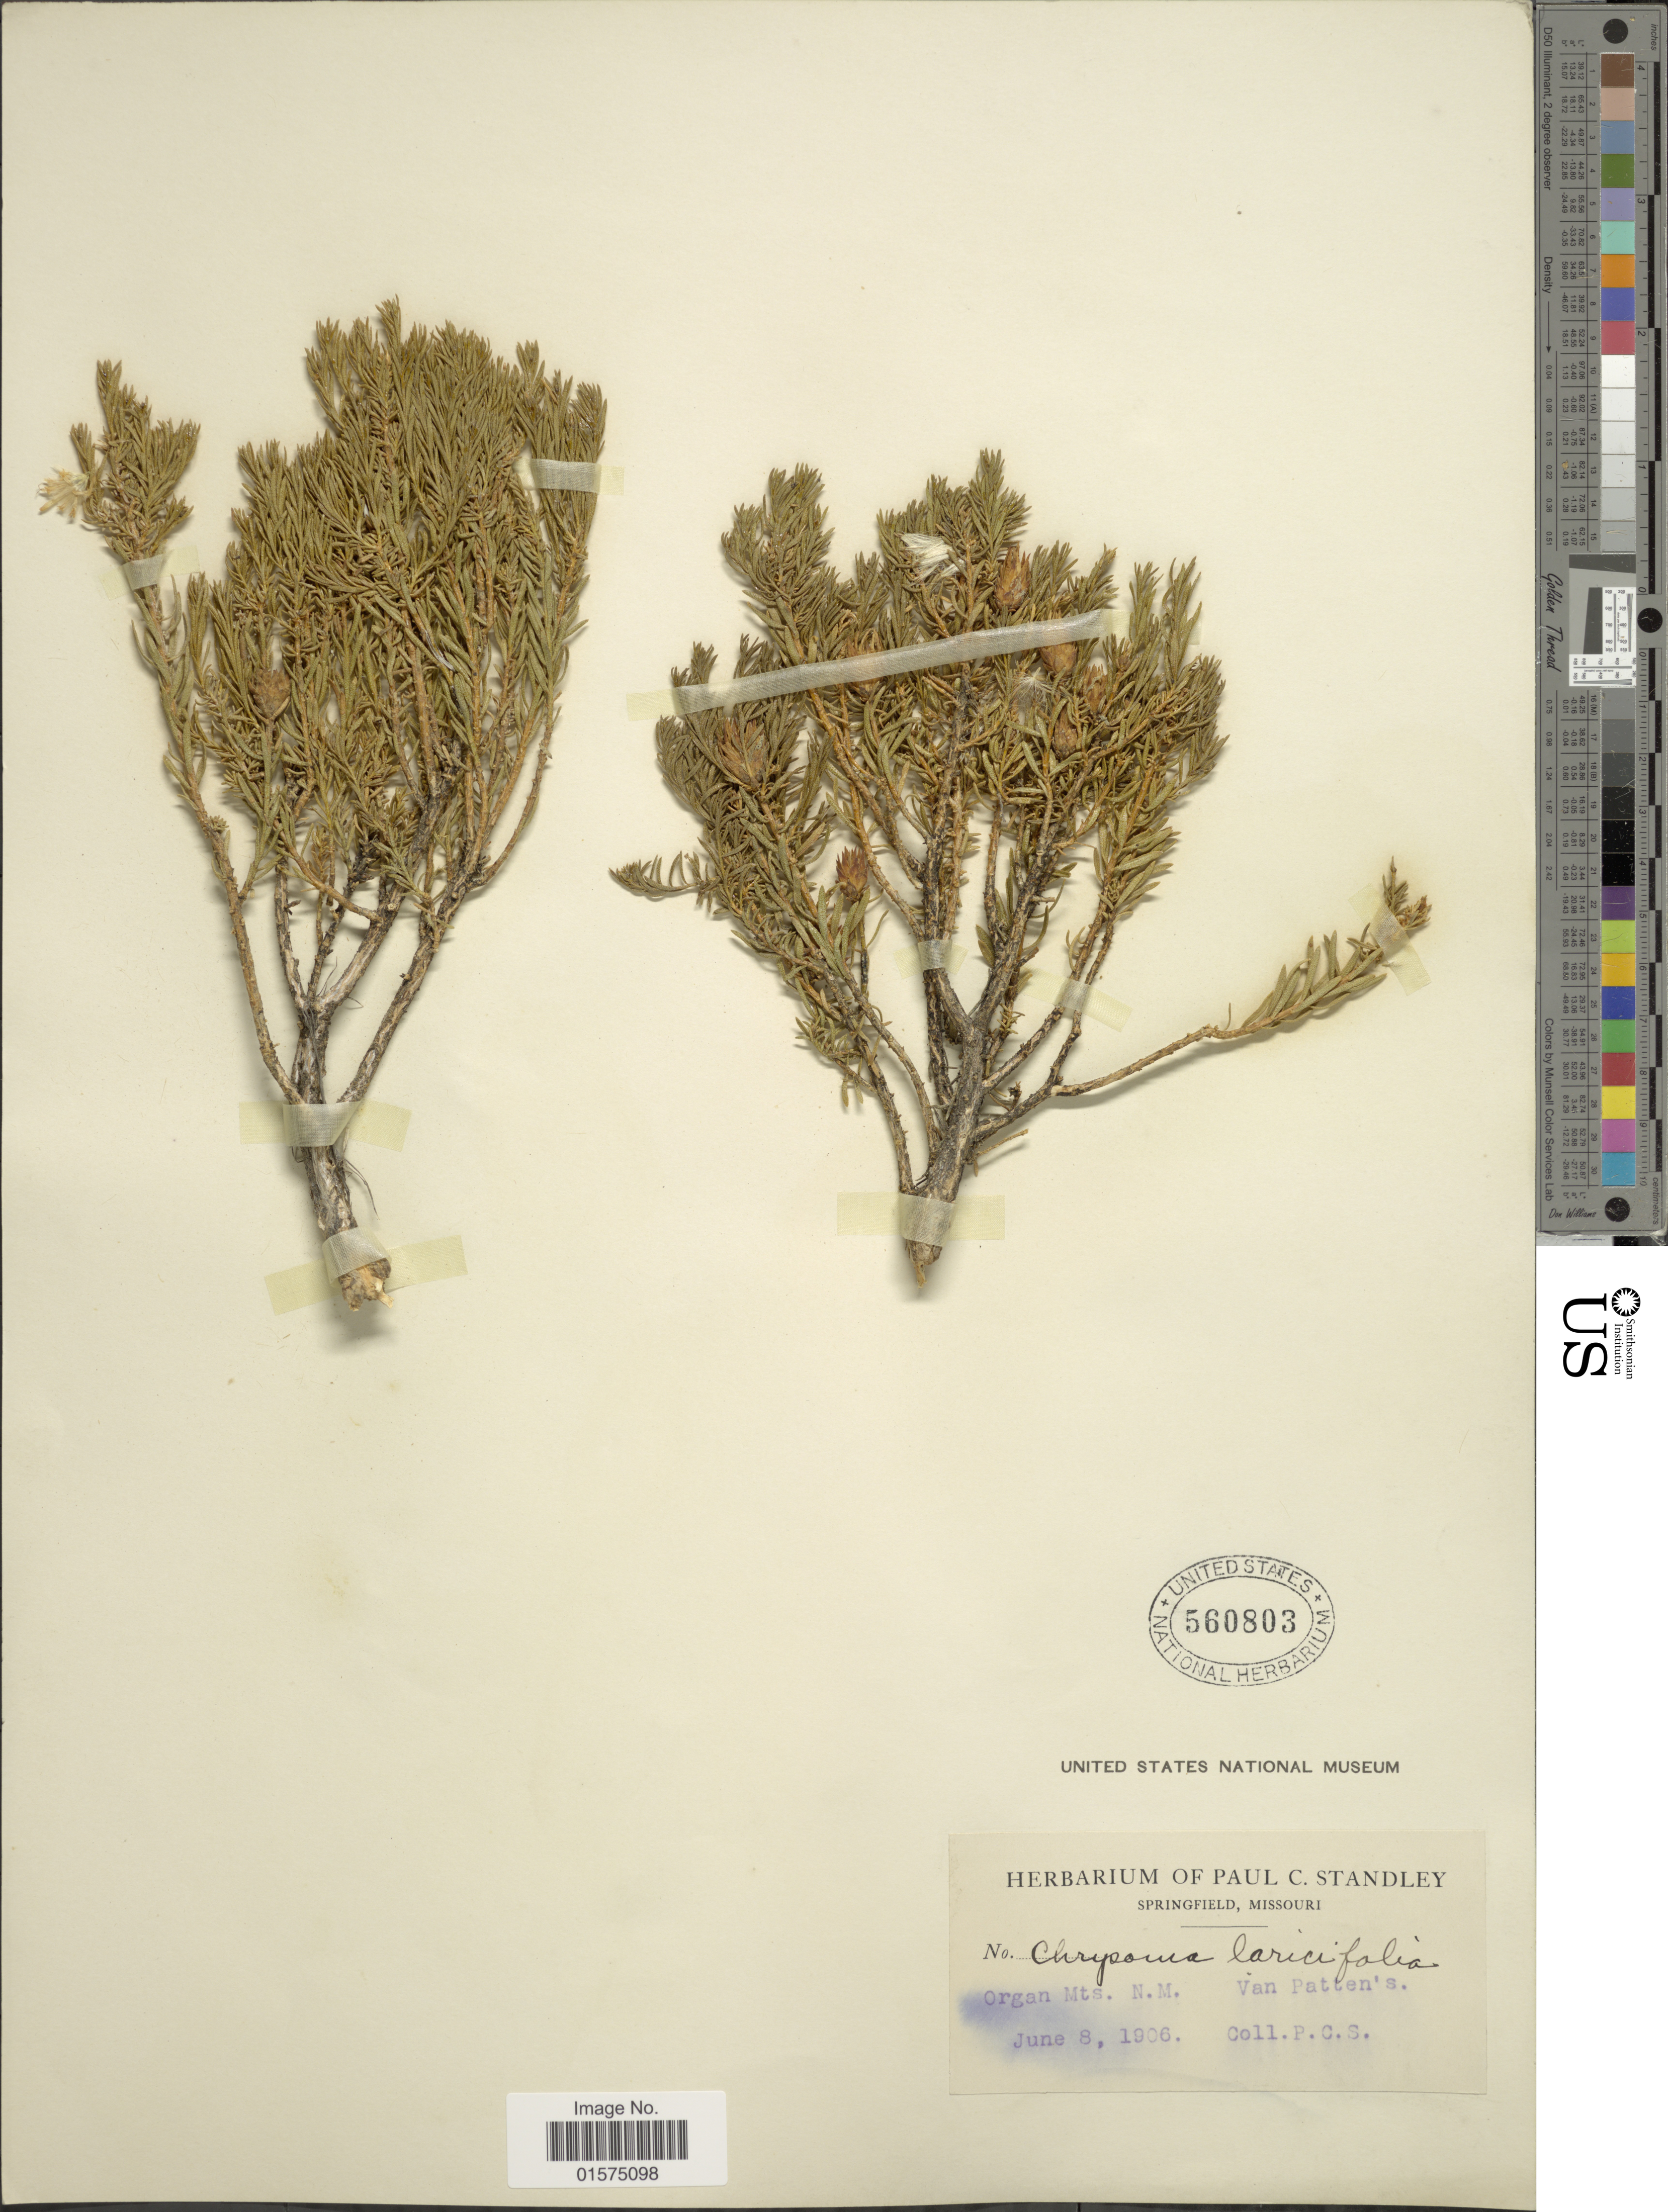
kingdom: Plantae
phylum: Tracheophyta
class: Magnoliopsida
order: Asterales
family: Asteraceae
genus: Ericameria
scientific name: Ericameria laricifolia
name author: (A. Gray) Shinners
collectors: P. C. Standley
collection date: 1906-06-08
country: United States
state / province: New Mexico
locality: Organ Mts., Van Patten's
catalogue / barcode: US 560803